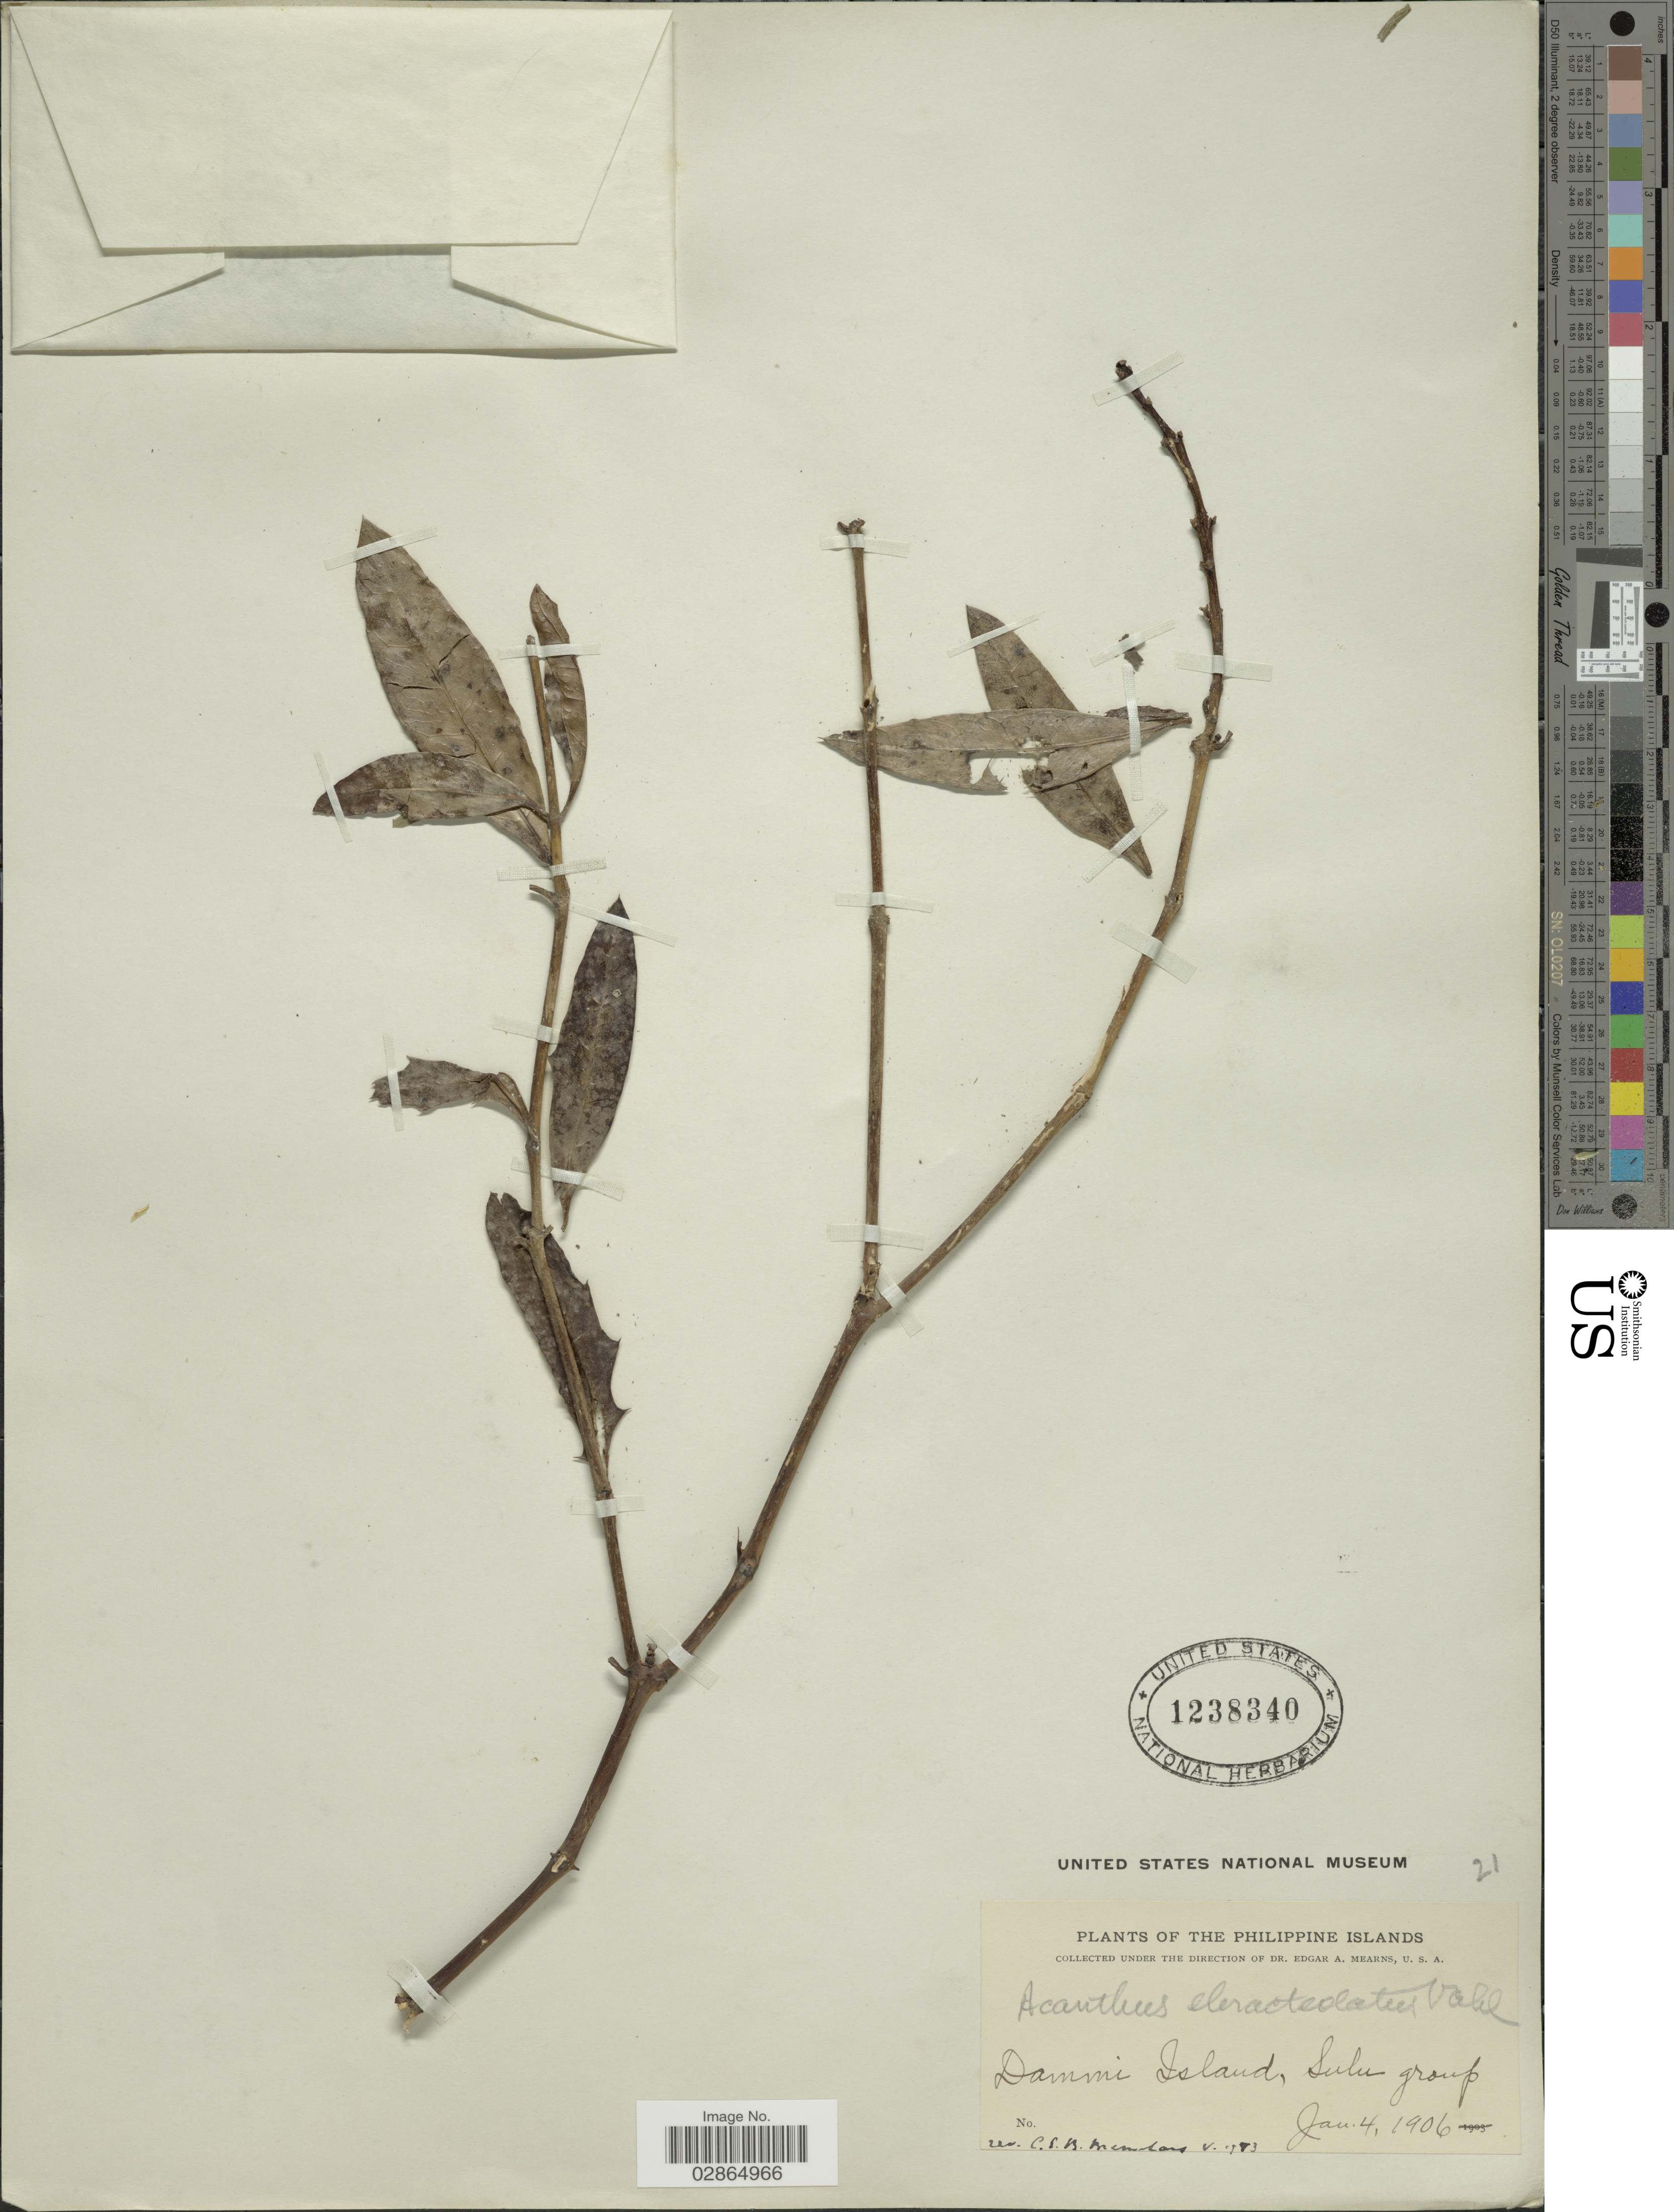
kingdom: Plantae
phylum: Tracheophyta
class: Magnoliopsida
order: Lamiales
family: Acanthaceae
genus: Acanthus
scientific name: Acanthus ebracteatus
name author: Vahl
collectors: E. A. Mearns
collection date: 1906-01-04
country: Philippines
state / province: Muslim Mindanao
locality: Dammi Island, Sulu group.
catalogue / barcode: US 1238340